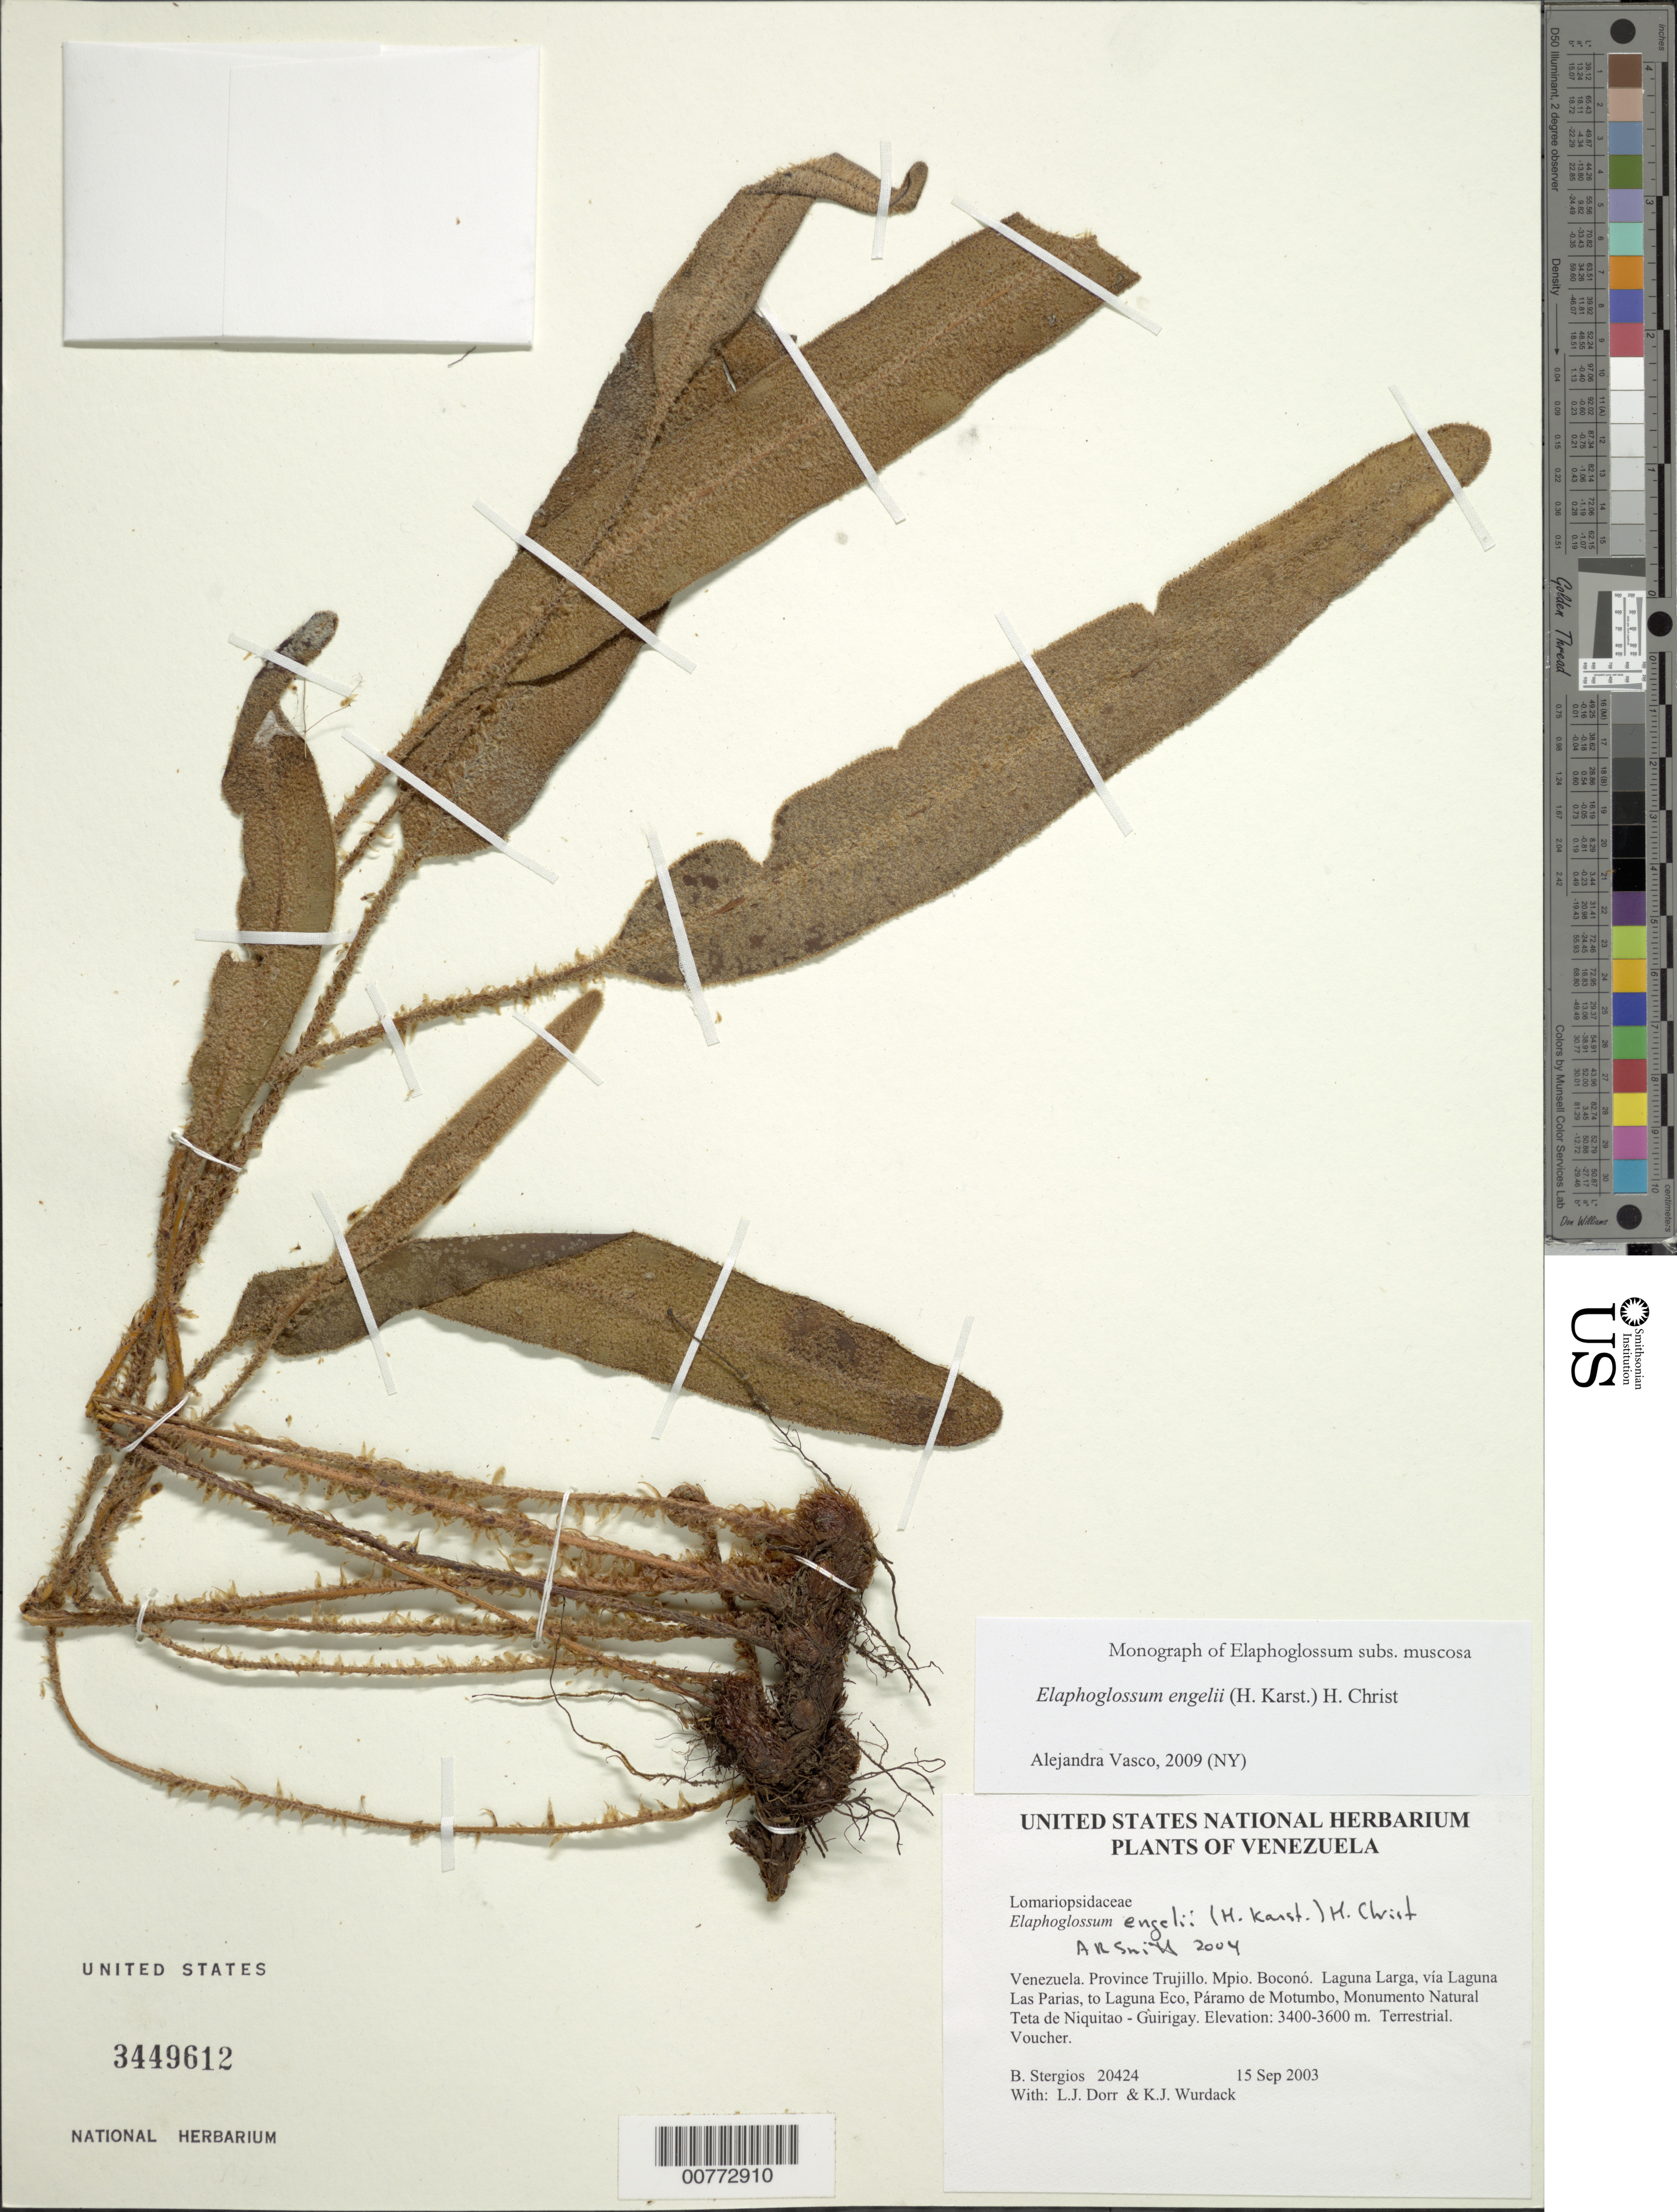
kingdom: Plantae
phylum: Tracheophyta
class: Polypodiopsida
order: Polypodiales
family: Dryopteridaceae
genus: Elaphoglossum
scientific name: Elaphoglossum engelii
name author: (H. Karst.) Christ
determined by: Smith, Alan R., (UC)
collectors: B. G. Stergios, L. J. Dorr & K. Wurdack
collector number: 20424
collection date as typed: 15 Sep 2003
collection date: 2003-09-15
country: Venezuela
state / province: Trujillo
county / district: Boconó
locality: Laguna Larga, vía Laguna Las Parias, to Laguna Eco, Páramo de Motumbo, Monumento Natural Teta de Niquitao - Guirigay.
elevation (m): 3400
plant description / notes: MO, NY, PORT, UC, US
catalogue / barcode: US 3449612